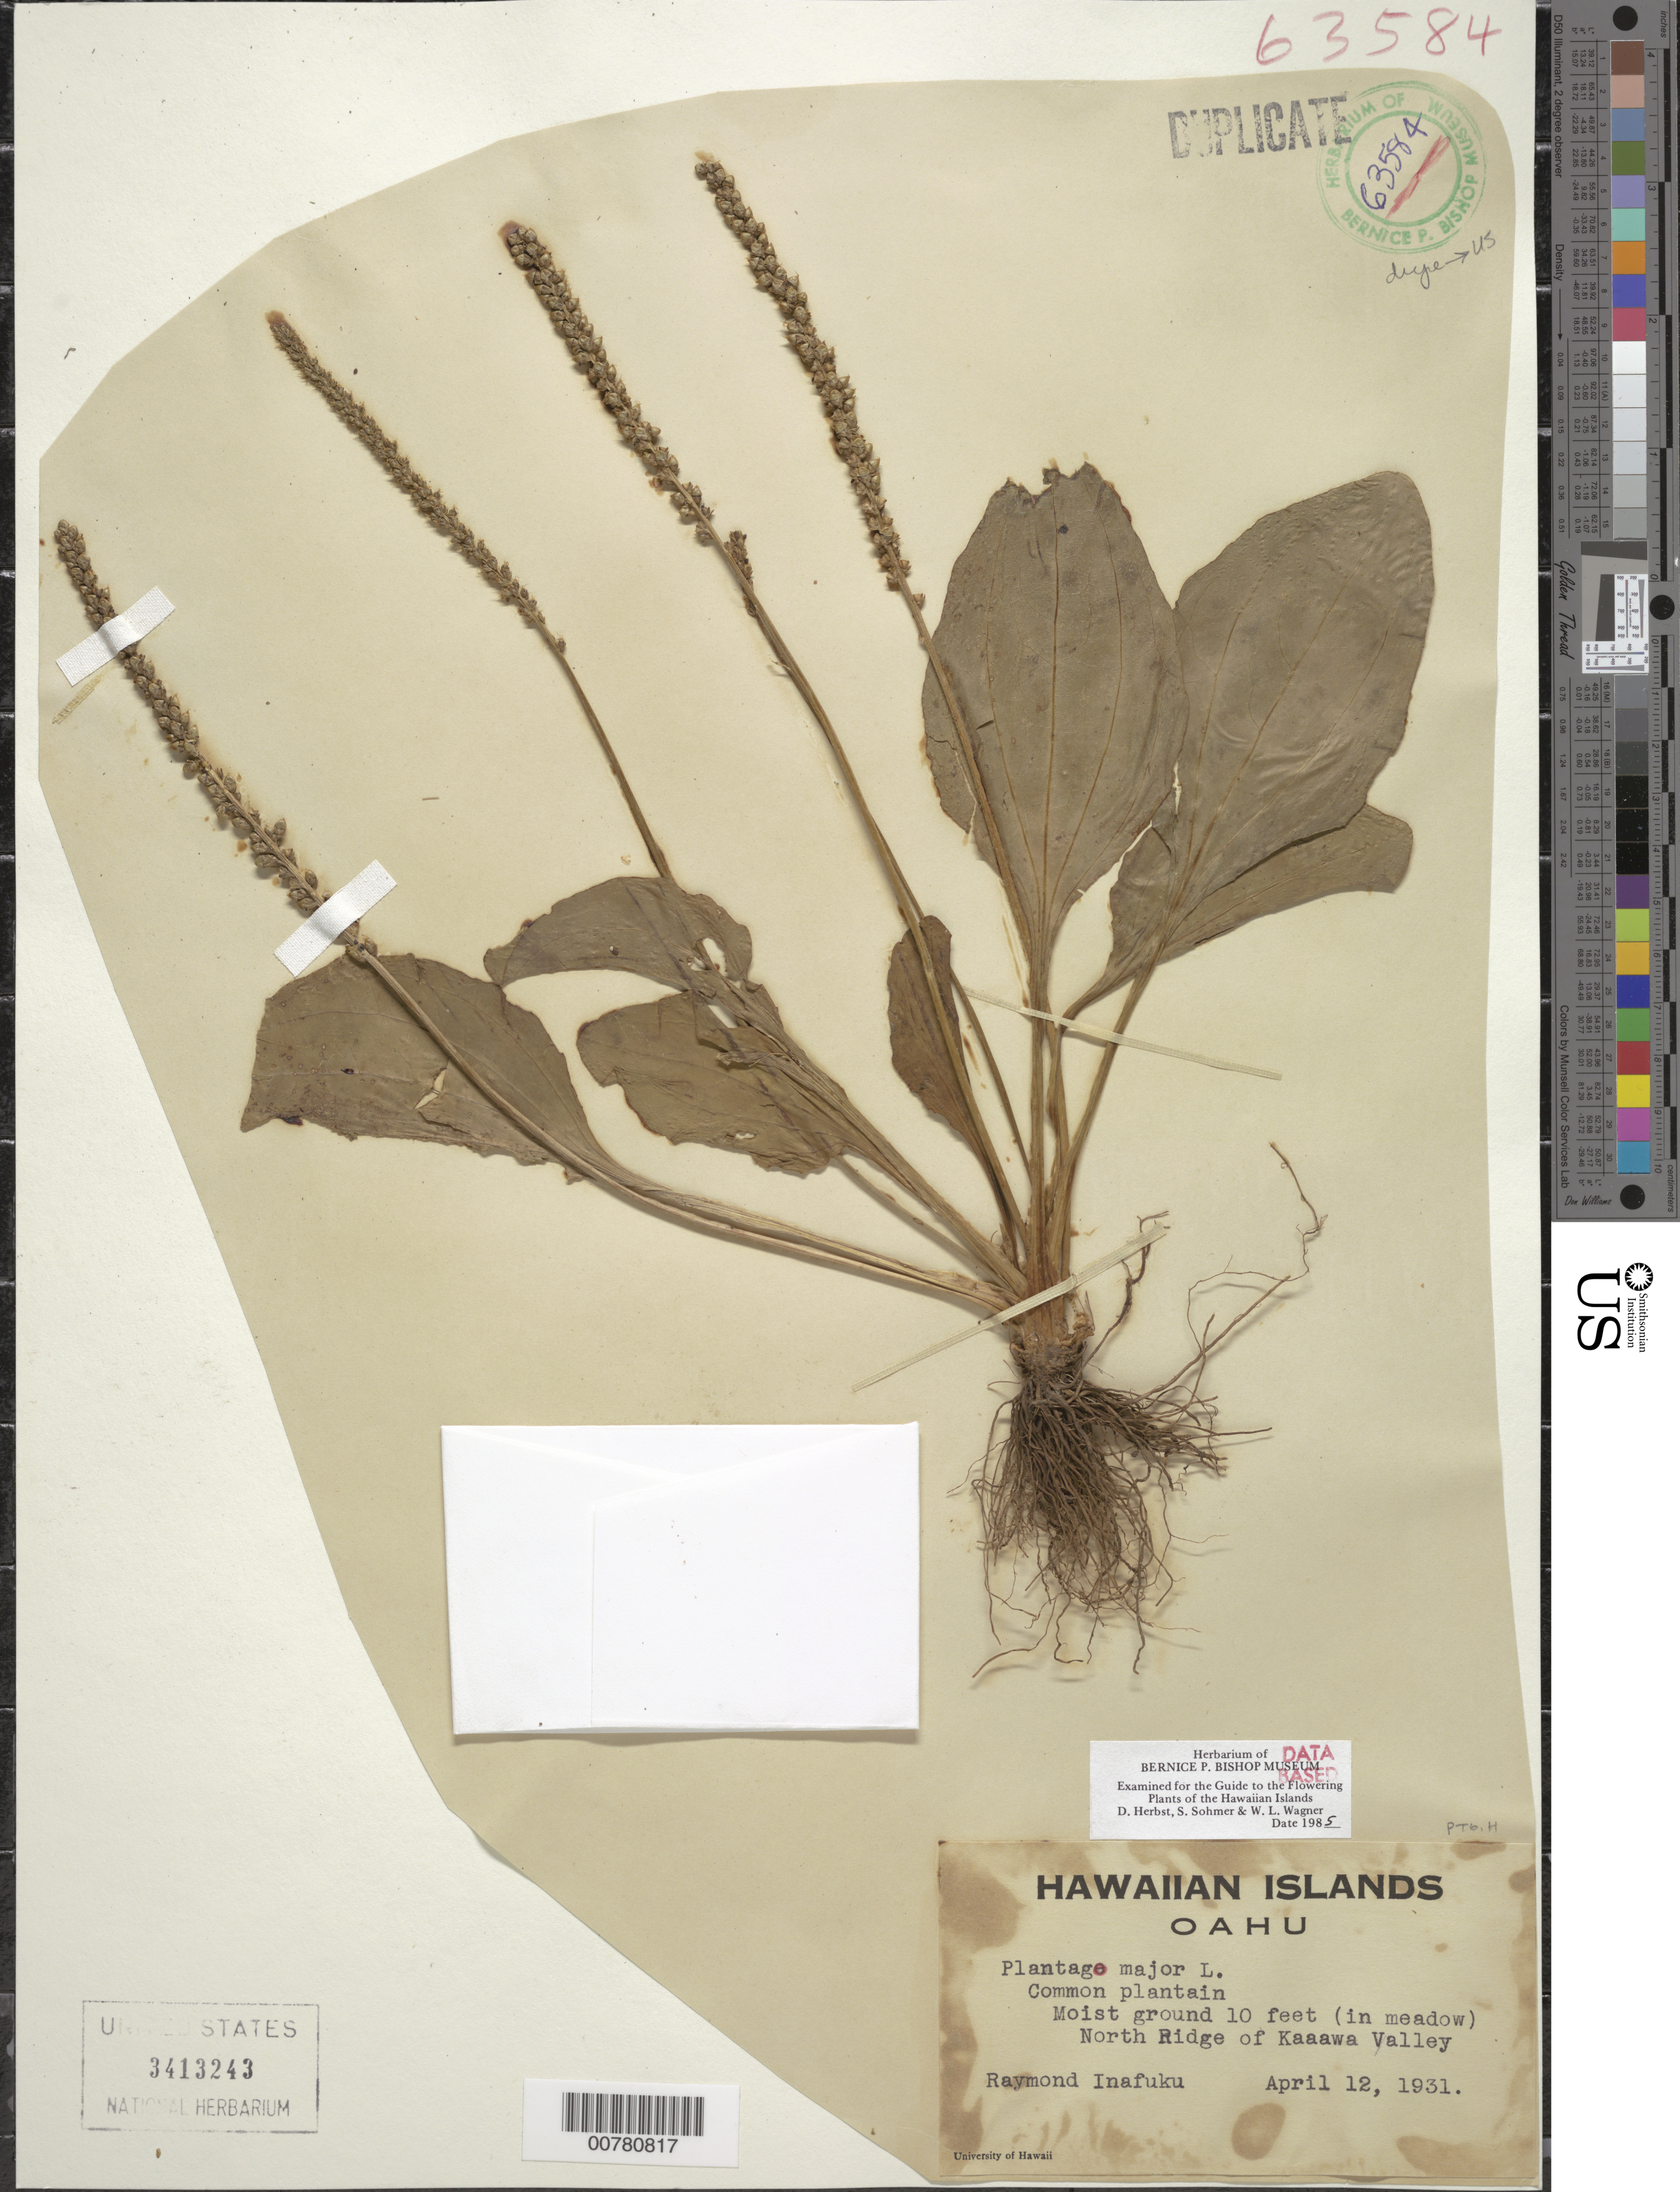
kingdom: Plantae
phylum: Tracheophyta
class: Magnoliopsida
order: Lamiales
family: Plantaginaceae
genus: Plantago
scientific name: Plantago major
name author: L.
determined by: Wagner, W. L.; Herbst, D. R.; Sohmer, S. H.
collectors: R. Inafuku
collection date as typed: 12 Apr 1931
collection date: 1931-04-12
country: United States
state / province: Hawaii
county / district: Honolulu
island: Oahu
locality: North Ridge of Kaaawa Valley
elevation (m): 3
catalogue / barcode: US 3413243